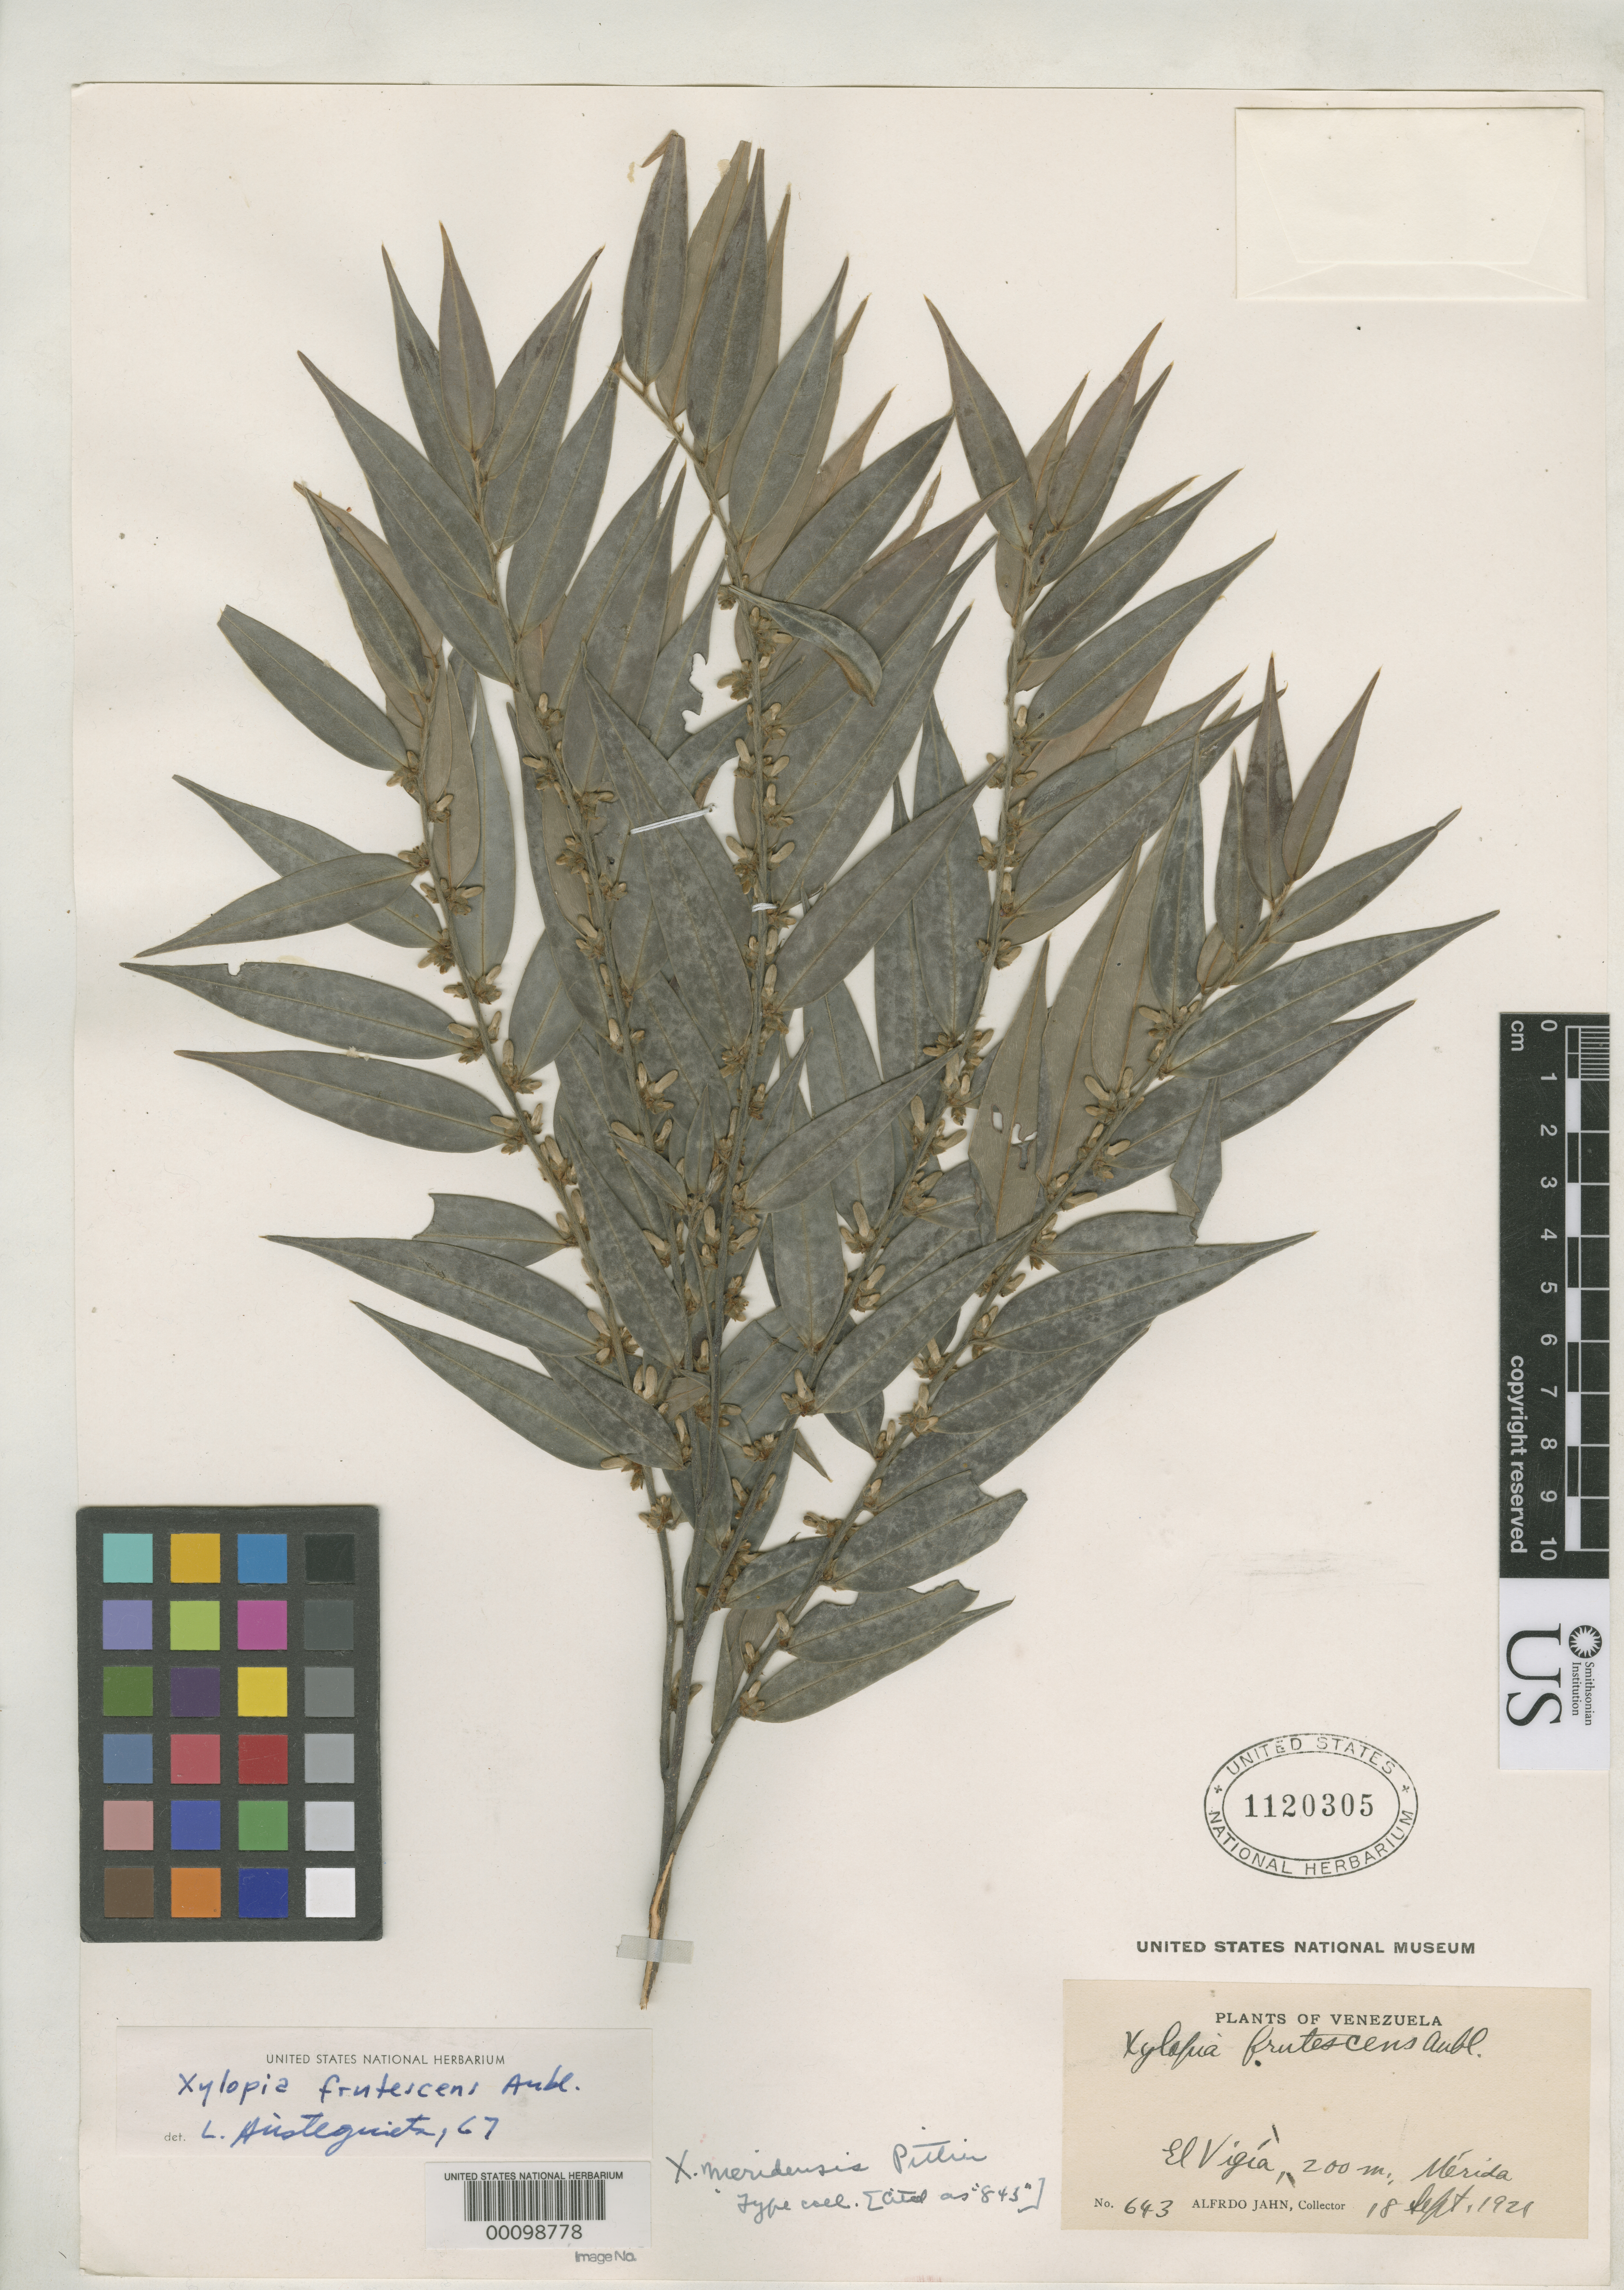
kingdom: Plantae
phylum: Tracheophyta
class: Magnoliopsida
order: Magnoliales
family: Annonaceae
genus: Xylopia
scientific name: Xylopia meridensis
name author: Pittier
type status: Isotype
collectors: A. Jahn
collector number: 643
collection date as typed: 18 Sep 1921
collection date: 1921-09-18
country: Venezuela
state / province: Mérida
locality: El Vigia.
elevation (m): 200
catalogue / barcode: US 1120305